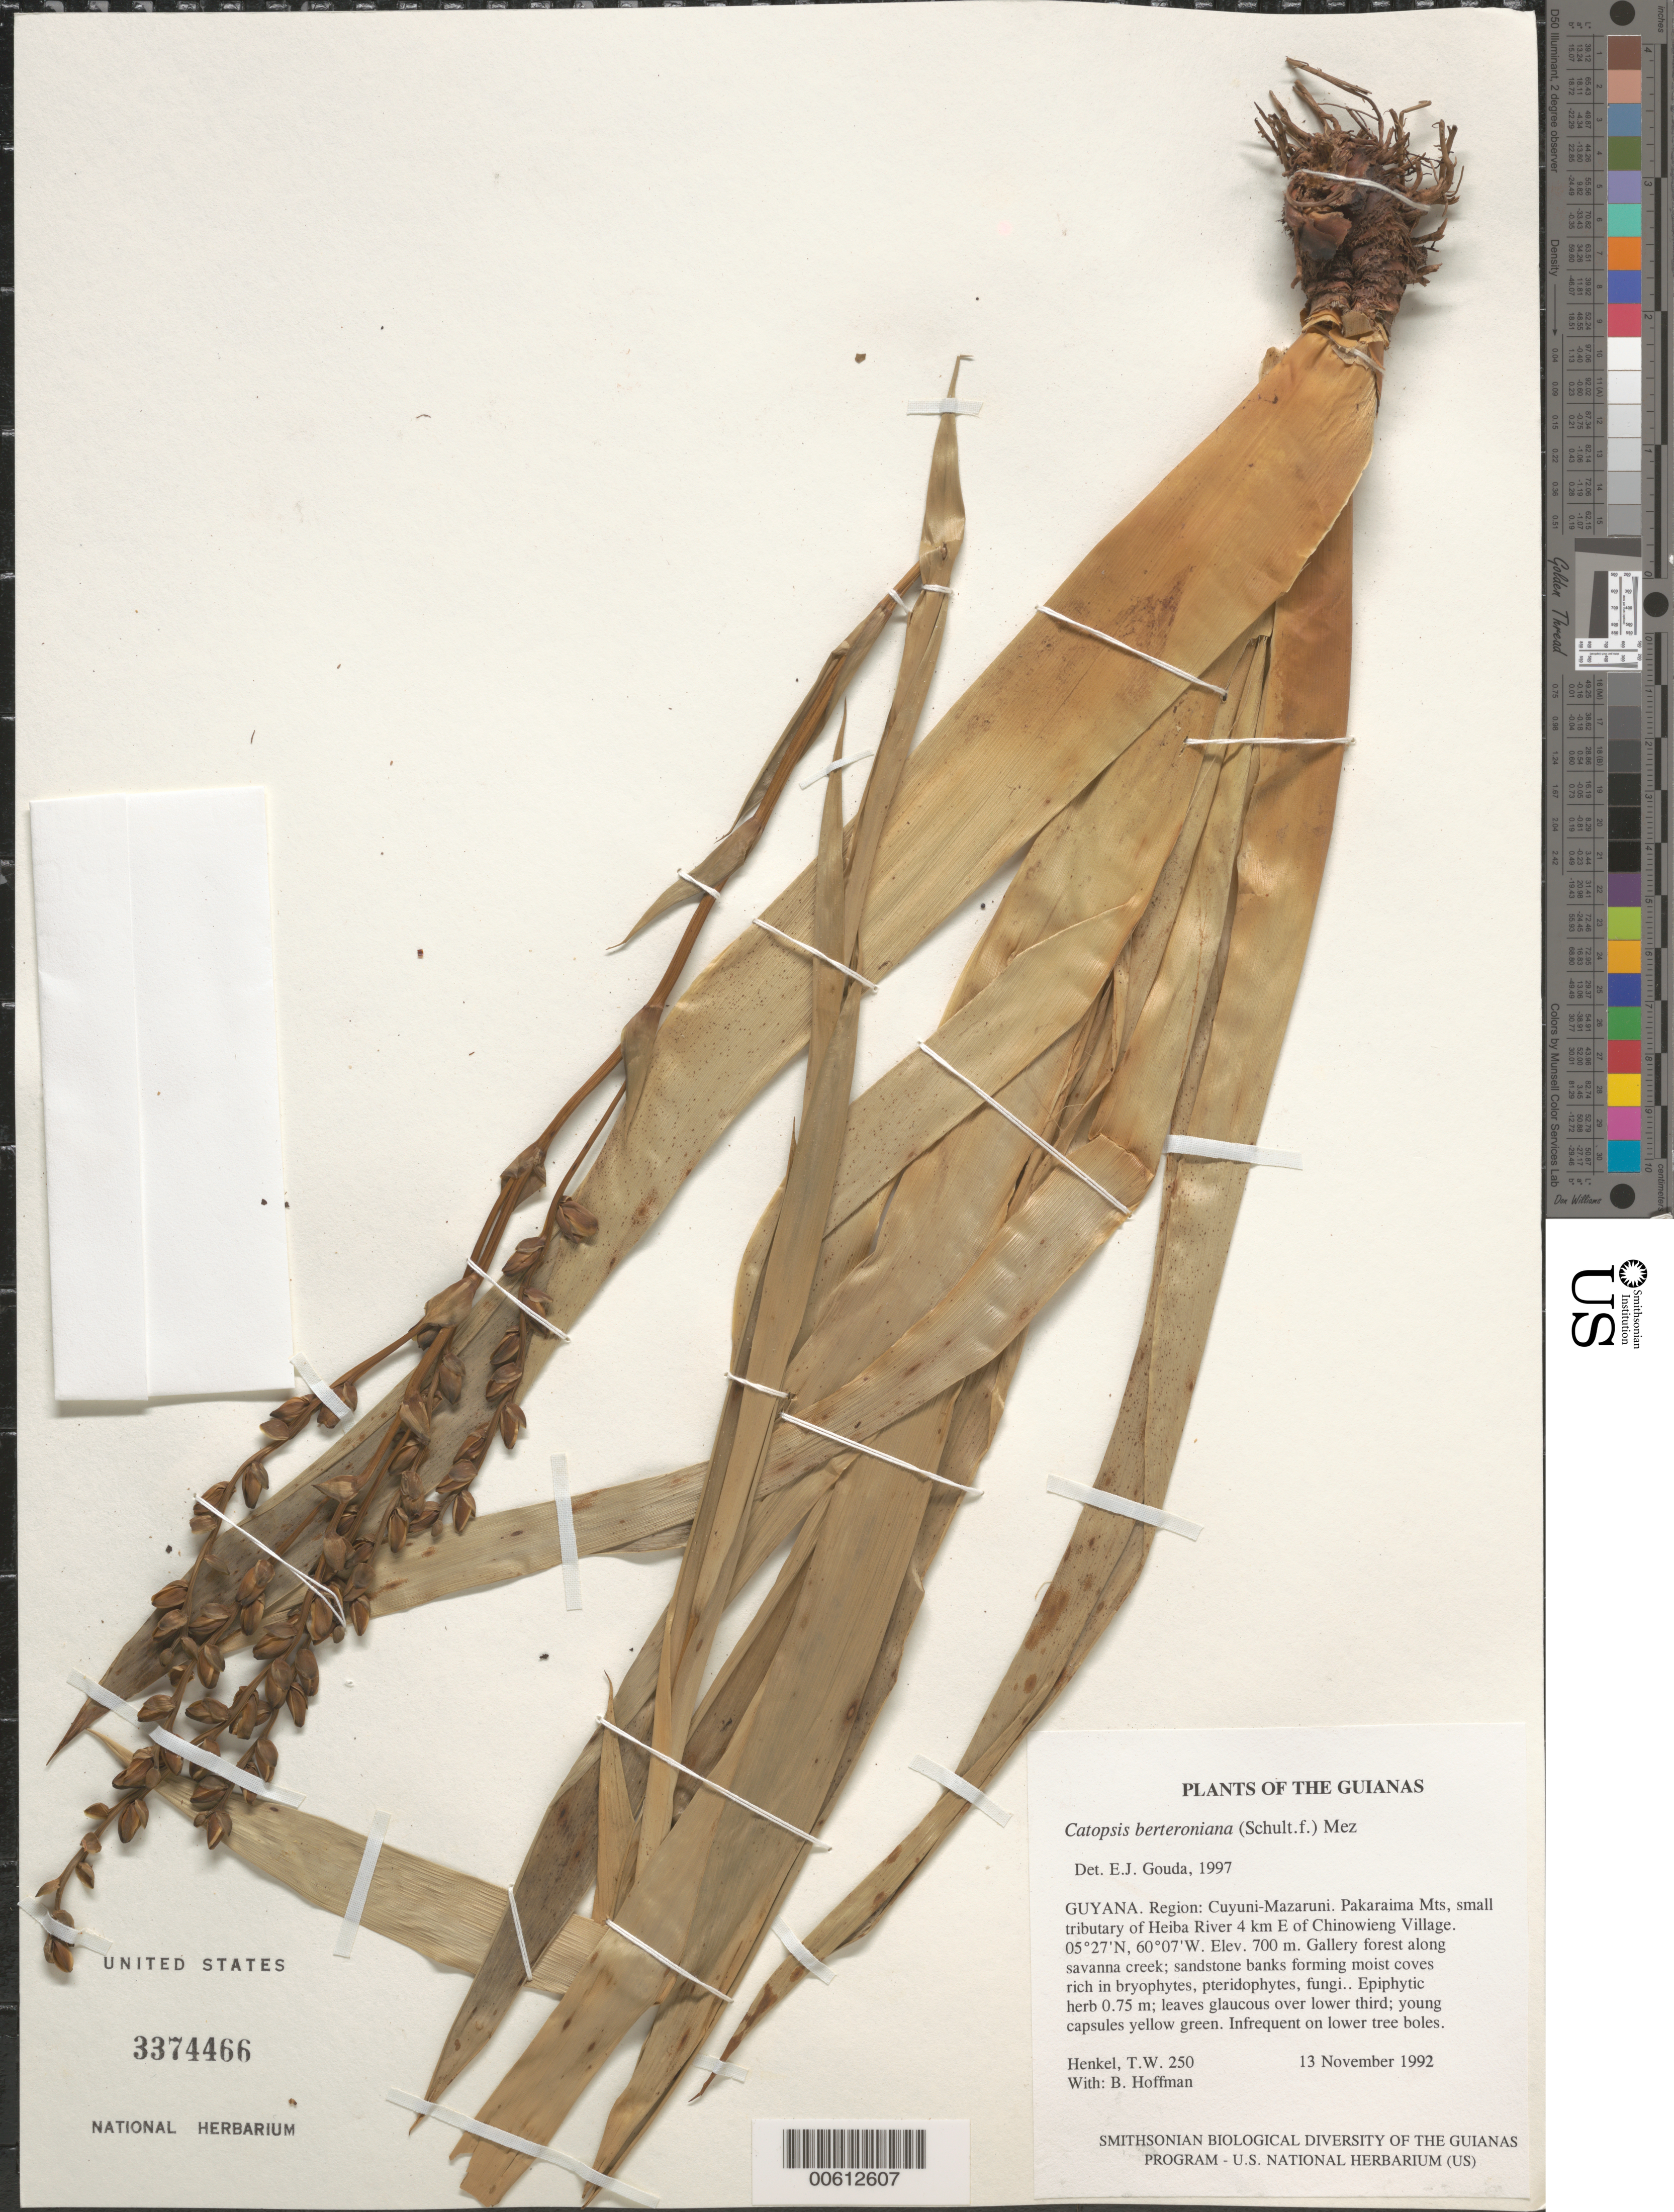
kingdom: Plantae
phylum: Tracheophyta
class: Liliopsida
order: Poales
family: Bromeliaceae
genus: Catopsis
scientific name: Catopsis berteroniana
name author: (Schult. & Schult. f.) Mez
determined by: Gouda, E. J.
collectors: T. Henkel & B. Hoffman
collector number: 250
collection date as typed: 13 November 1992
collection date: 1992-11-13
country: Guyana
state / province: Cuyuni-Mazaruni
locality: Pakaraima Mts, small tributary of Heiba River 4 km E of Chinowieng Village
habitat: Gallery forest along savanna creek; sandstone banks forming moist coves rich in bryophytes, pteridophytes, fungi.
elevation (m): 700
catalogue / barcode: US 3374466